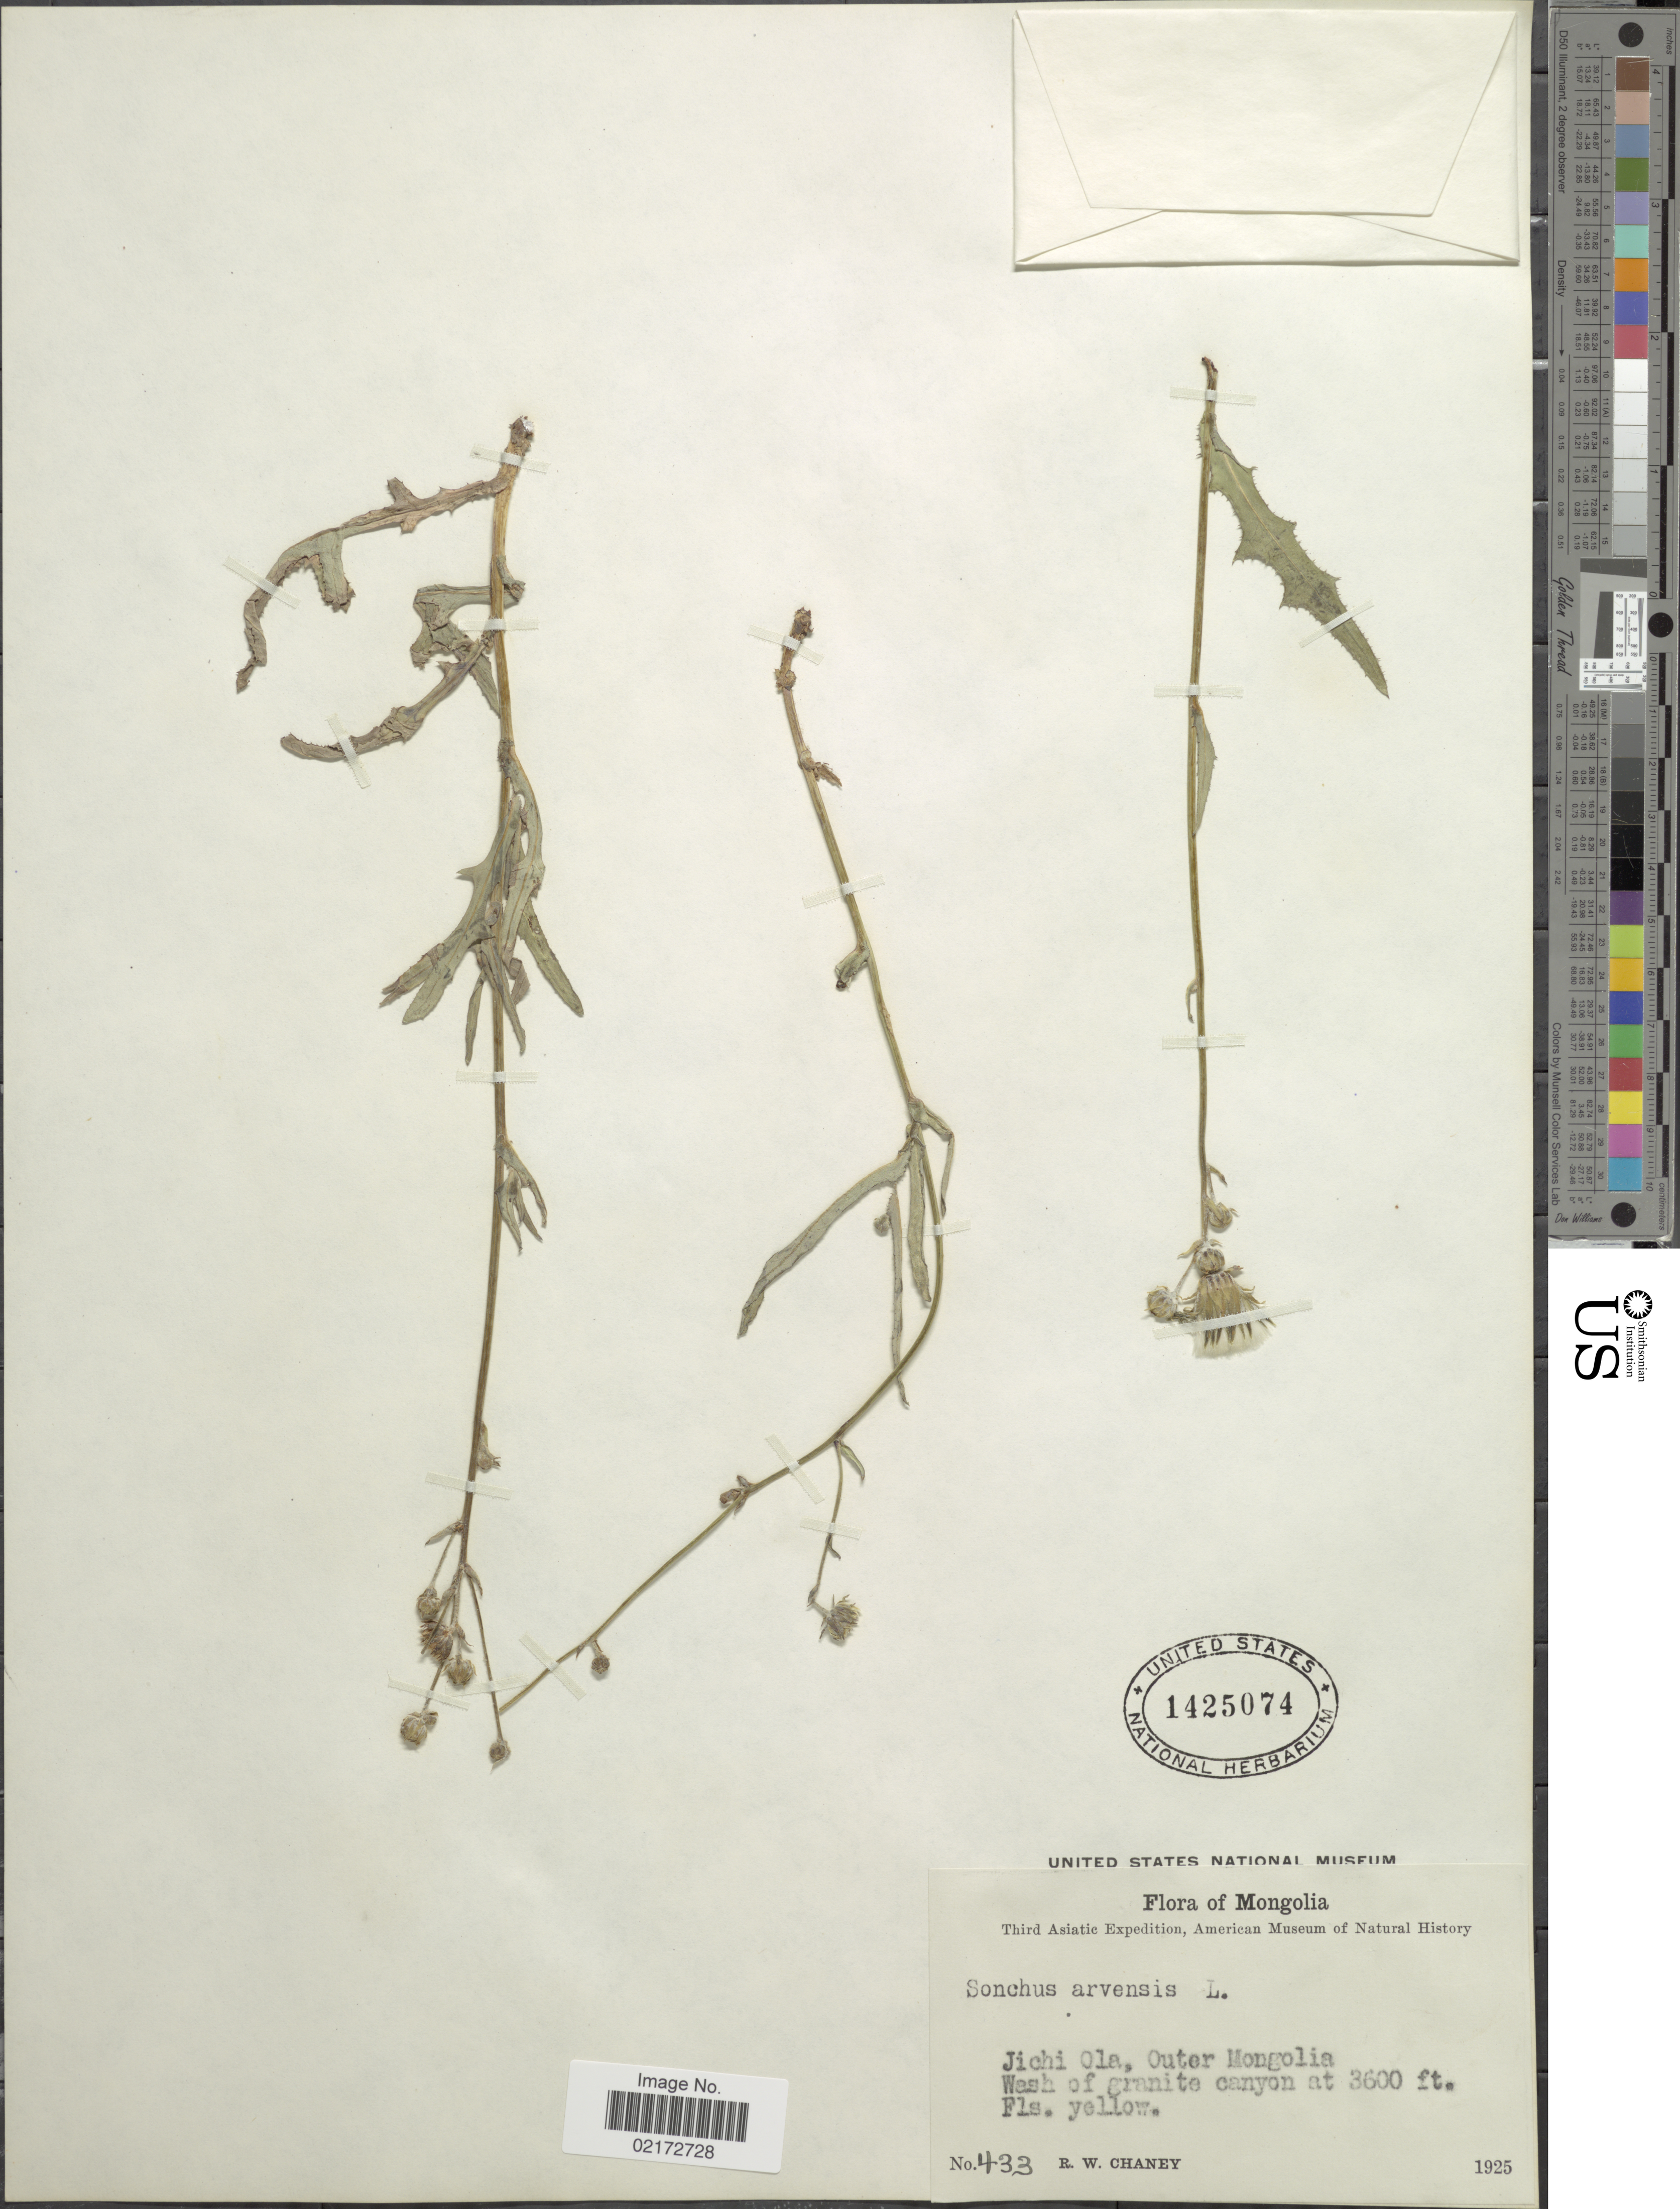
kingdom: Plantae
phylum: Tracheophyta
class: Magnoliopsida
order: Asterales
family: Asteraceae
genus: Sonchus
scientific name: Sonchus arvensis subsp. uliginosus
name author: (M. Bieb.) Nyman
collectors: R. Chaney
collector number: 433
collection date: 1925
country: Mongolia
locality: Third Asiatic. Jichi Ola, Outer Mongolia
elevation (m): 1097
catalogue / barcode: US 1425074